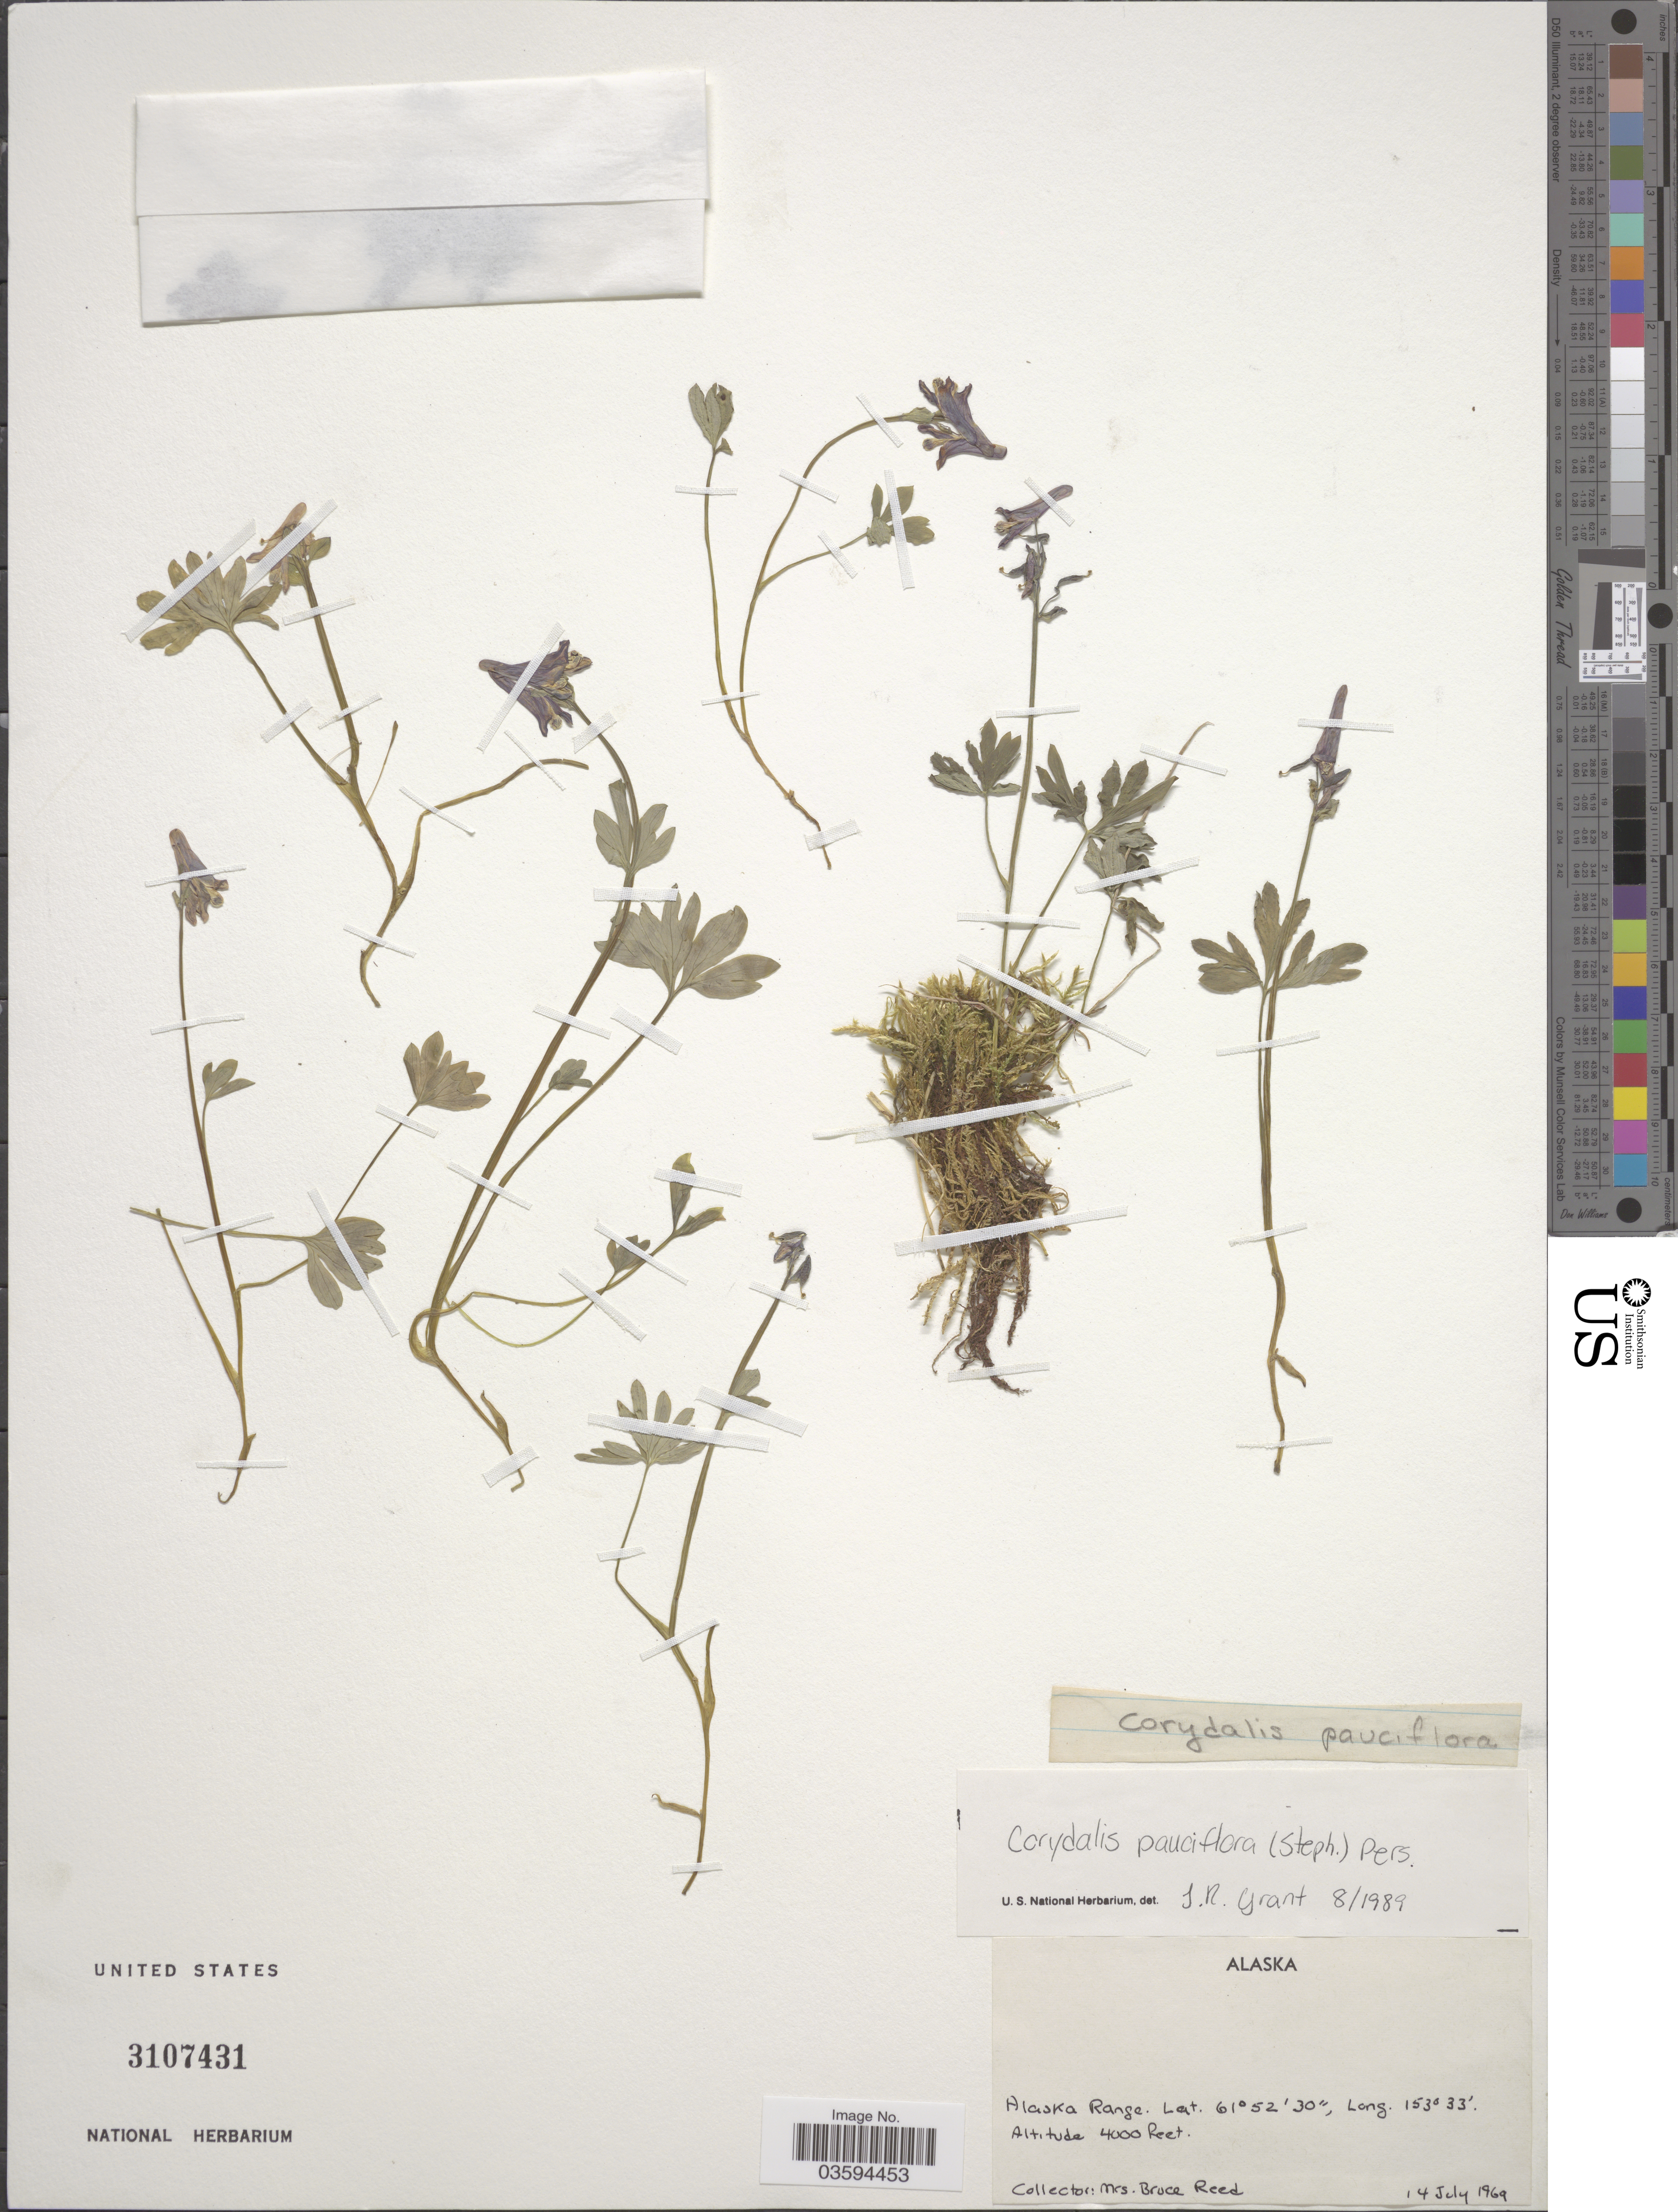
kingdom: Plantae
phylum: Tracheophyta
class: Magnoliopsida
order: Ranunculales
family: Papaveraceae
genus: Corydalis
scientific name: Corydalis pauciflora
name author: (Stephan) Pers.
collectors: B. Reed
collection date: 1969-07-14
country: United States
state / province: Alaska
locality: Alaska Range.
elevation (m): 1219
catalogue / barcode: US 3107431